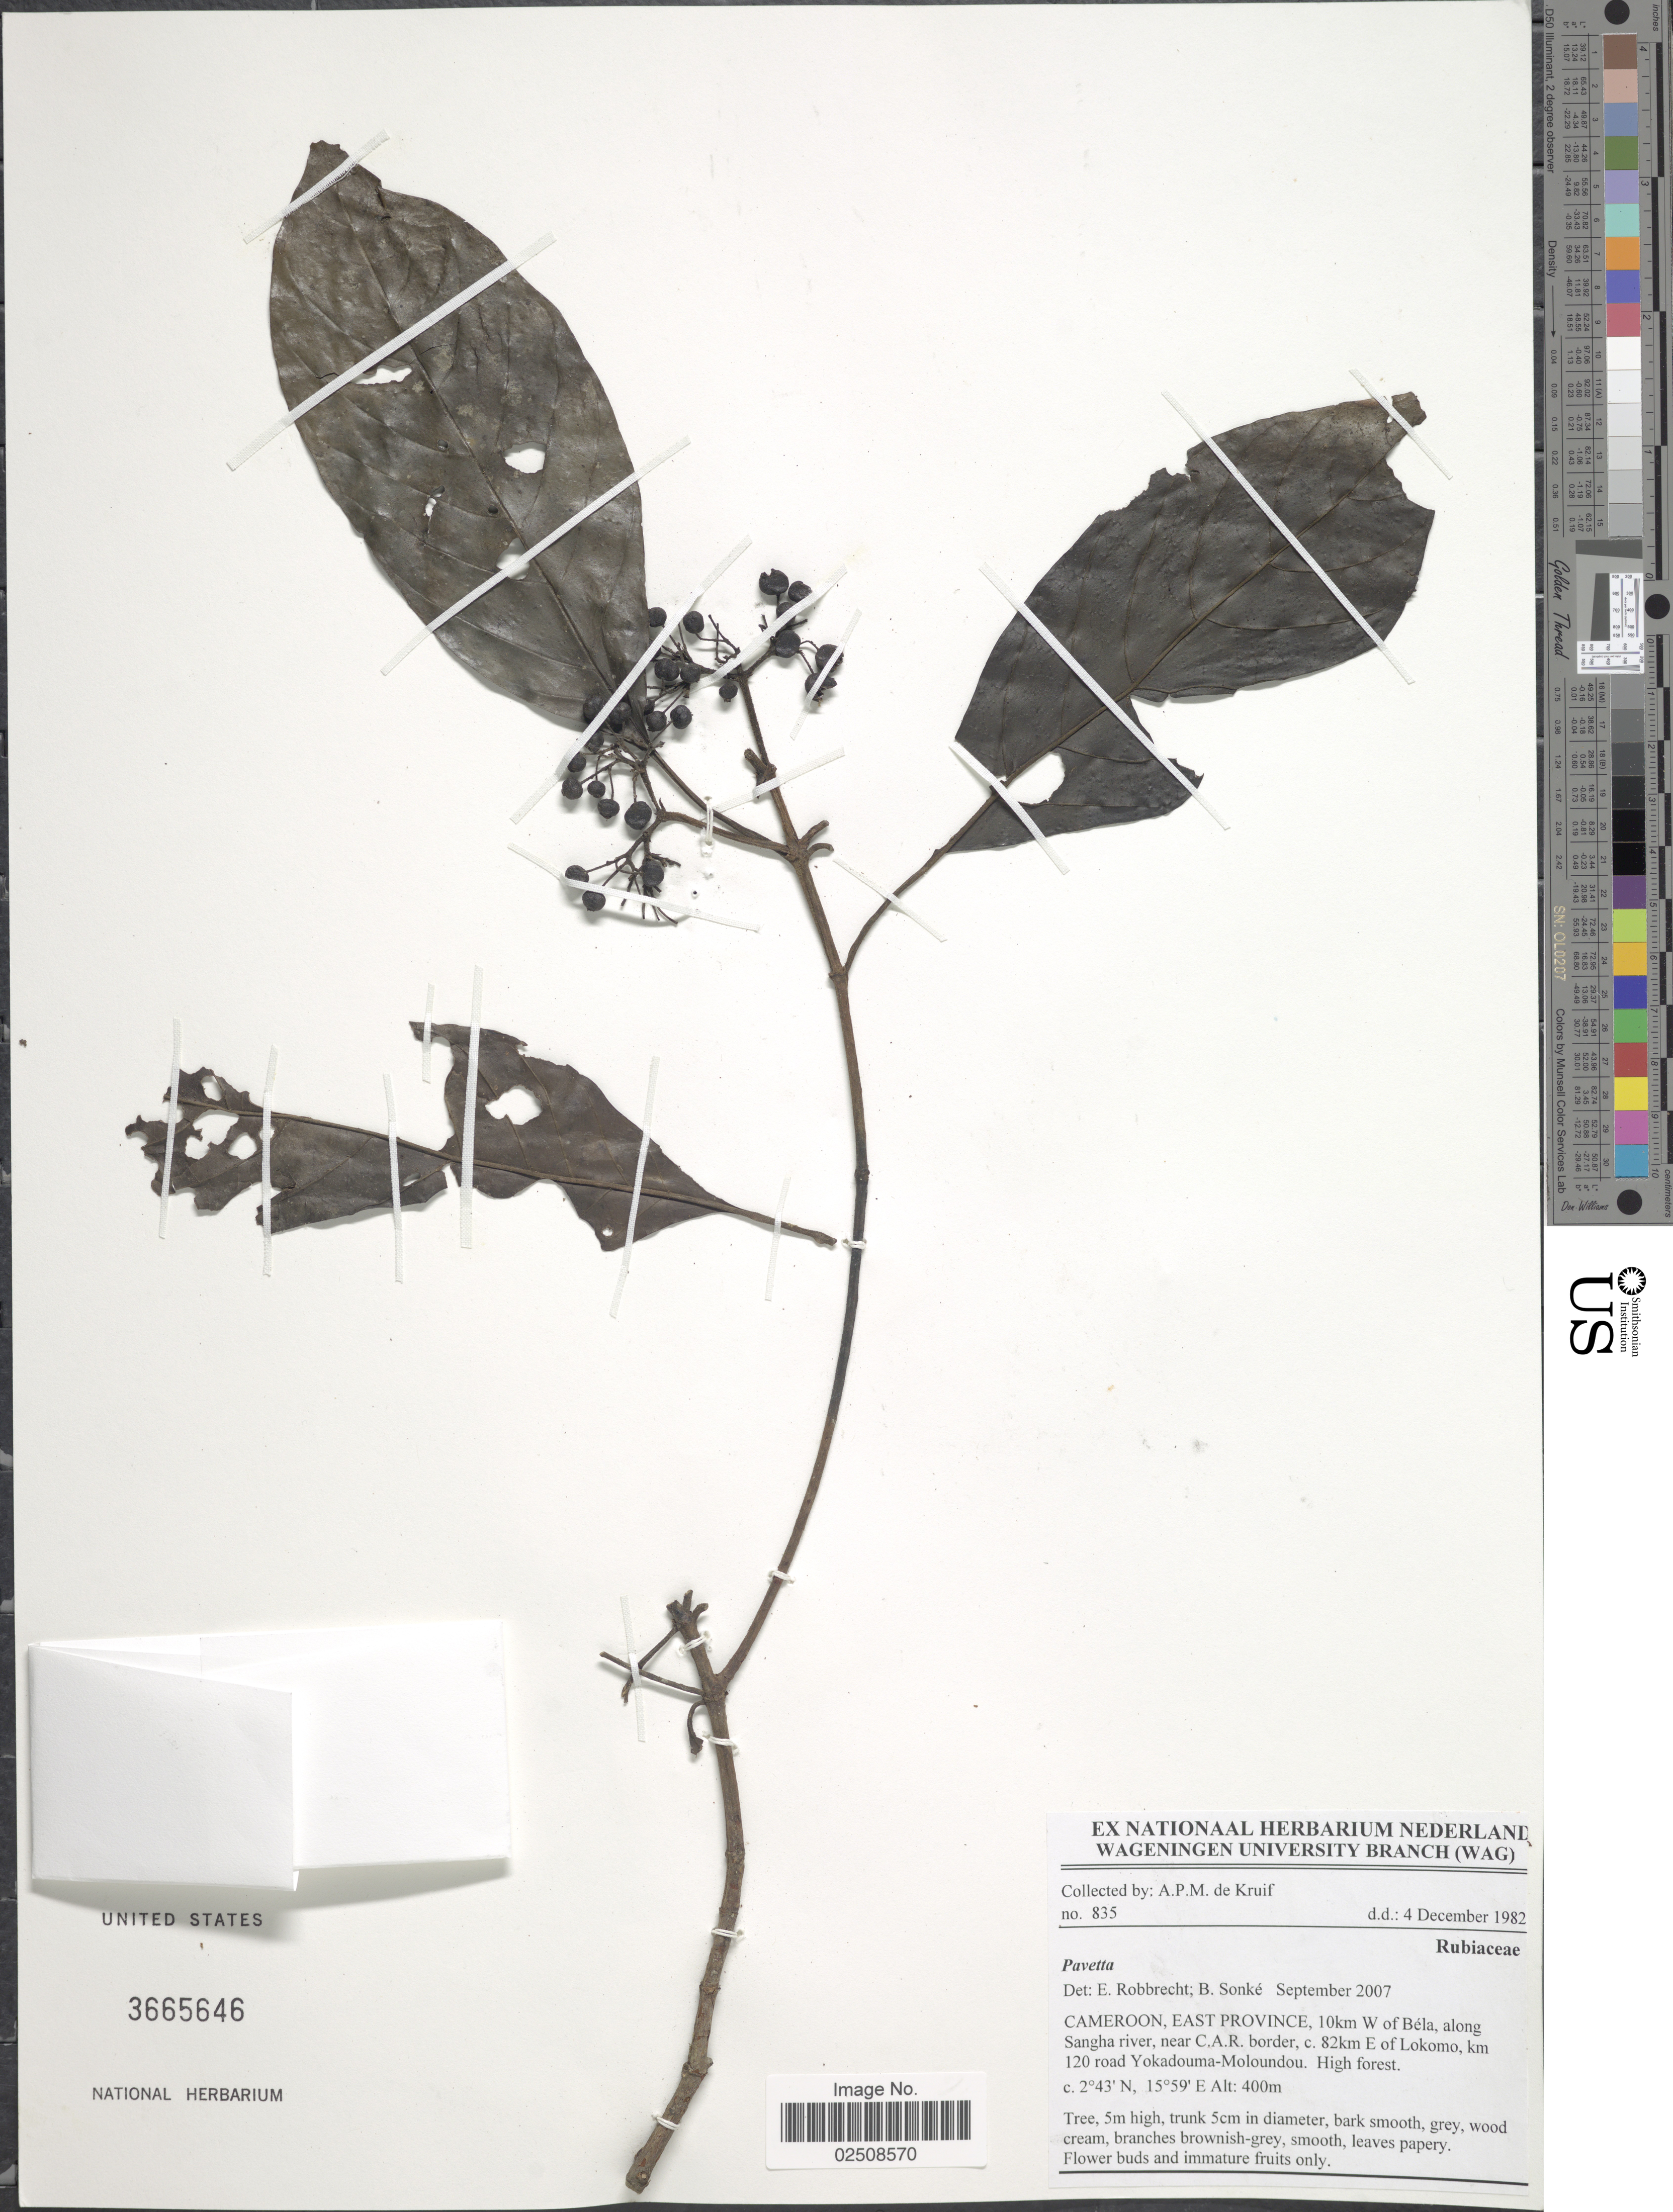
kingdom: Plantae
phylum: Tracheophyta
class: Magnoliopsida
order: Gentianales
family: Rubiaceae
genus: Pavetta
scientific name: Pavetta sp.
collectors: A. P. de Kruif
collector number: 835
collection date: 1982-12-04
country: Cameroon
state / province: Est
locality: Cameroon, East Province, 10km W of Bela, along Sangha river, near C.A.R. border, c. 82km E of Lokomo, km 120 road Yokadouma-Moloundou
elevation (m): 400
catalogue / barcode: US 3665646